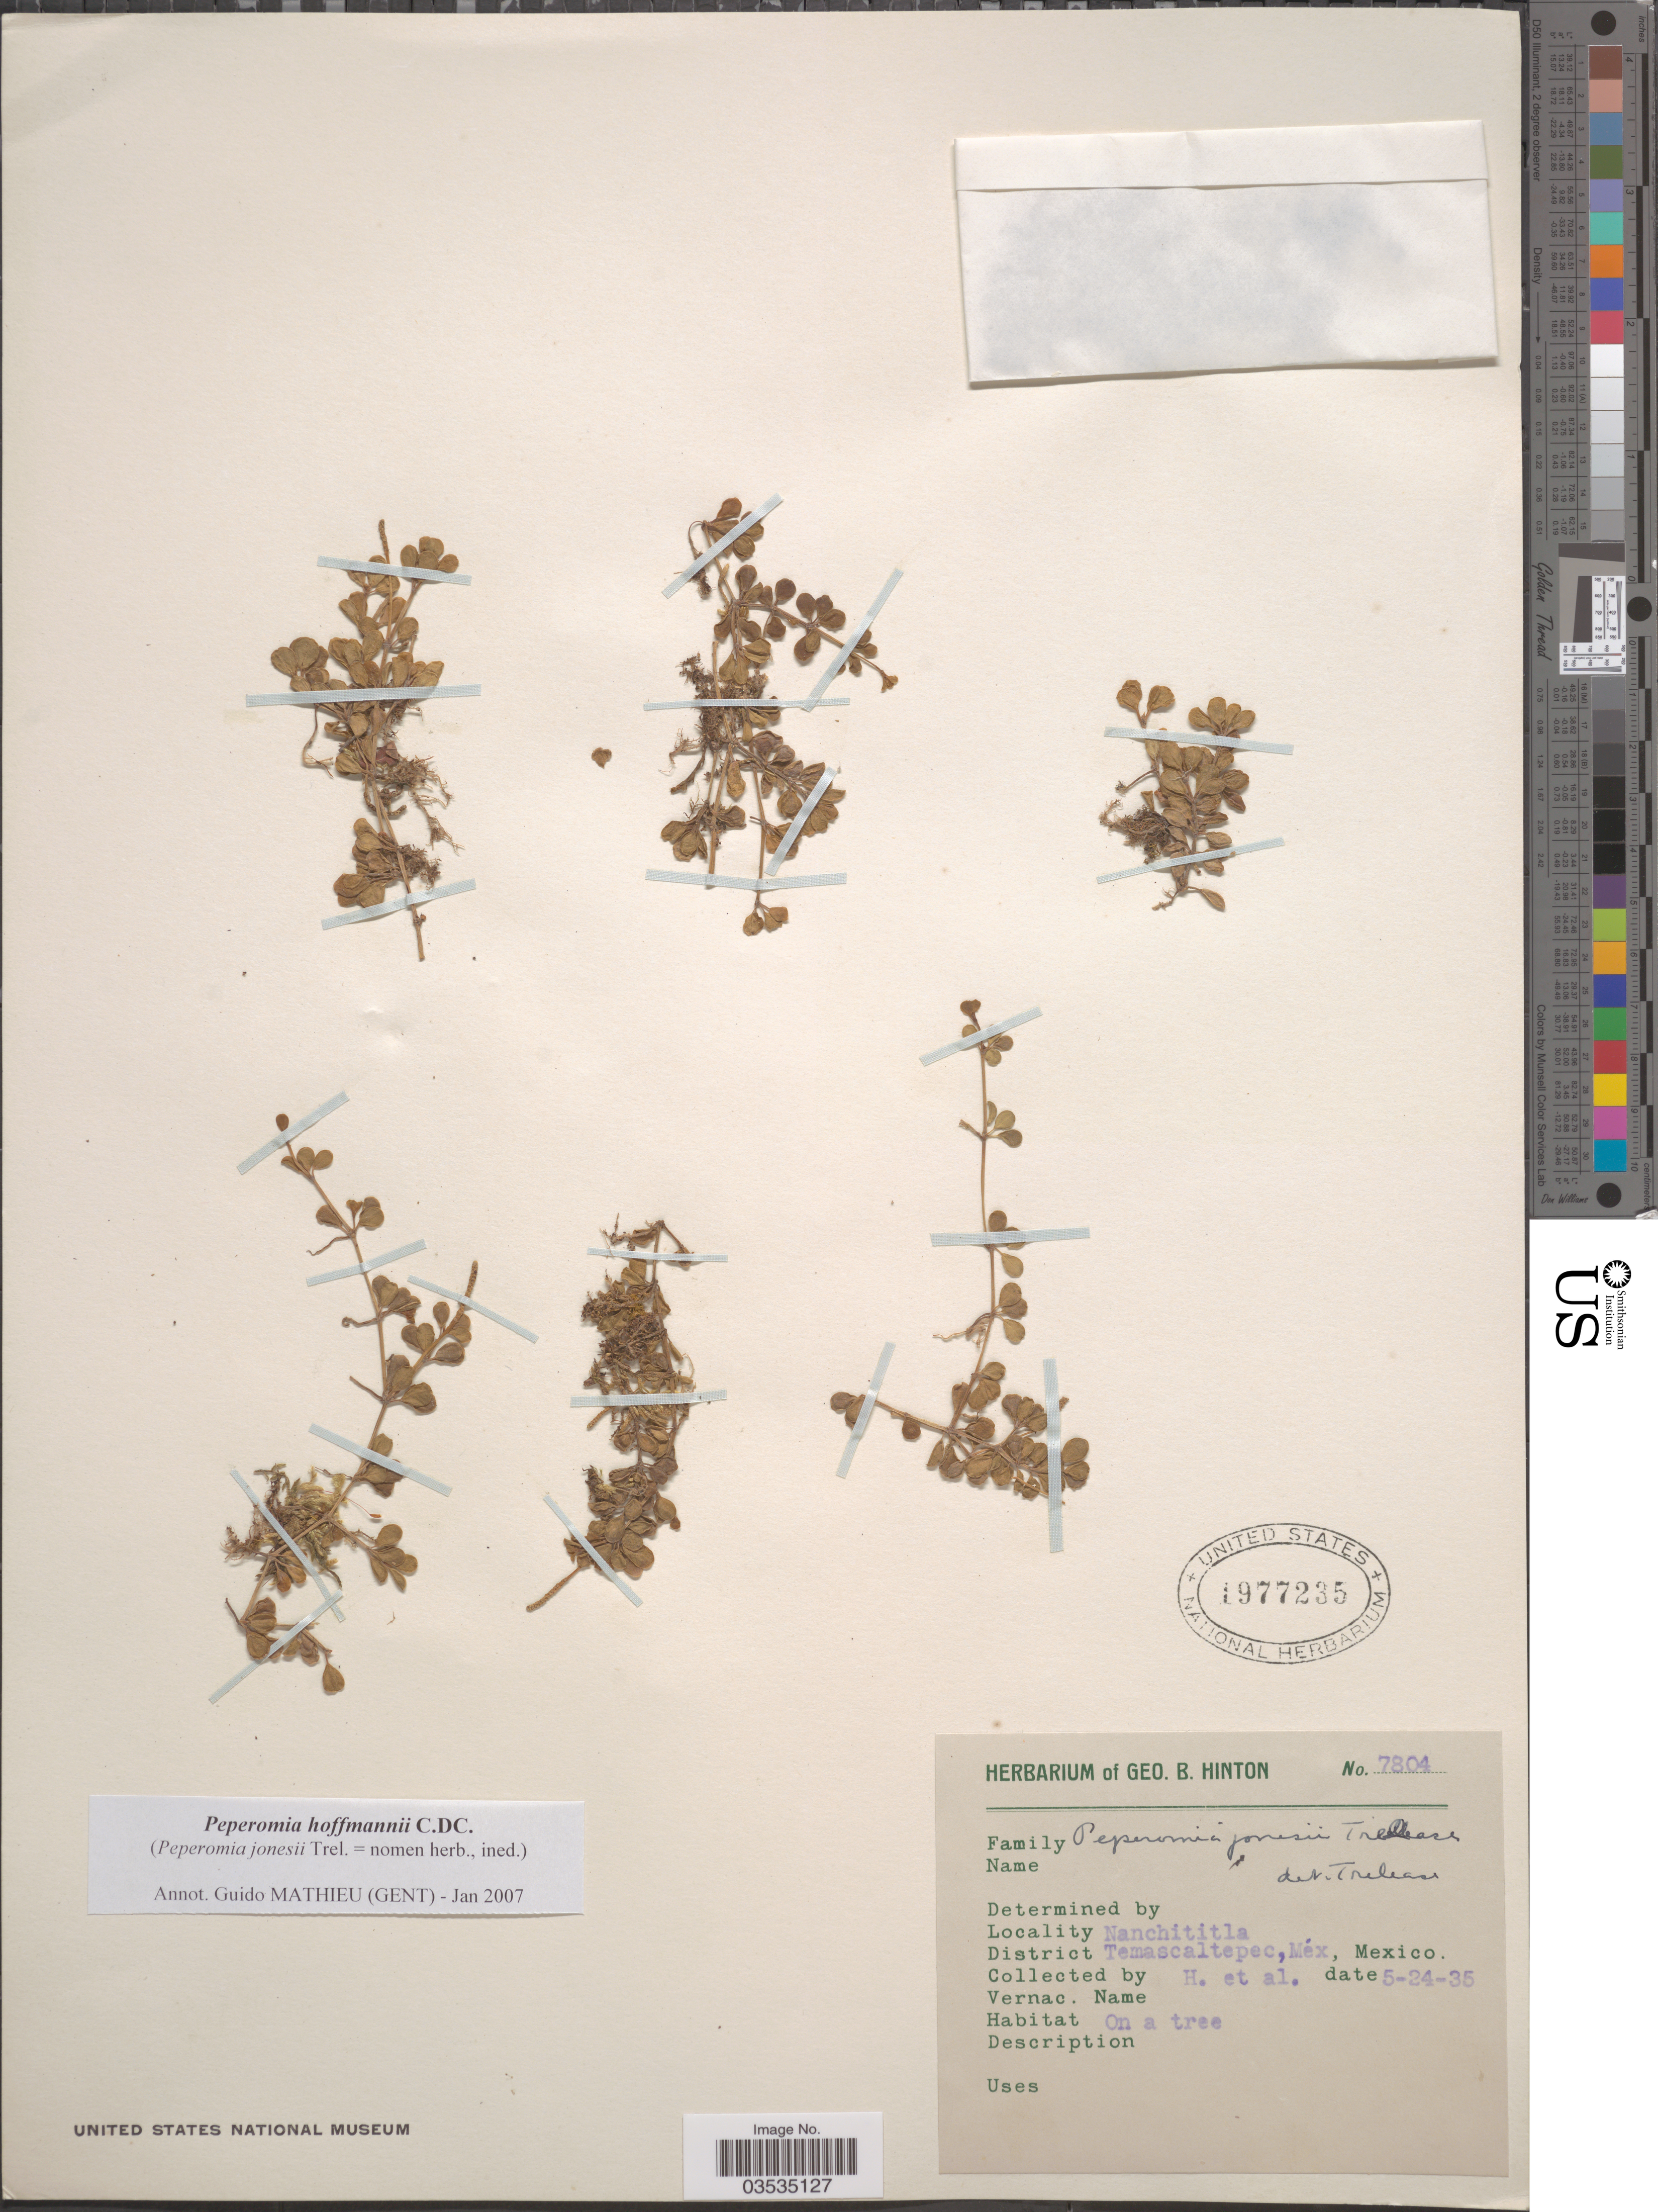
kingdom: Plantae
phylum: Tracheophyta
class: Magnoliopsida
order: Piperales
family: Piperaceae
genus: Peperomia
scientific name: Peperomia hoffmannii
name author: C. DC.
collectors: G. B. Hinton & et al.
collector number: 7804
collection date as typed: Transcribed d/m/y: 24/5/35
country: Mexico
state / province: México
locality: Nanchititla. District Temascaltepec.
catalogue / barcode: US 1977235